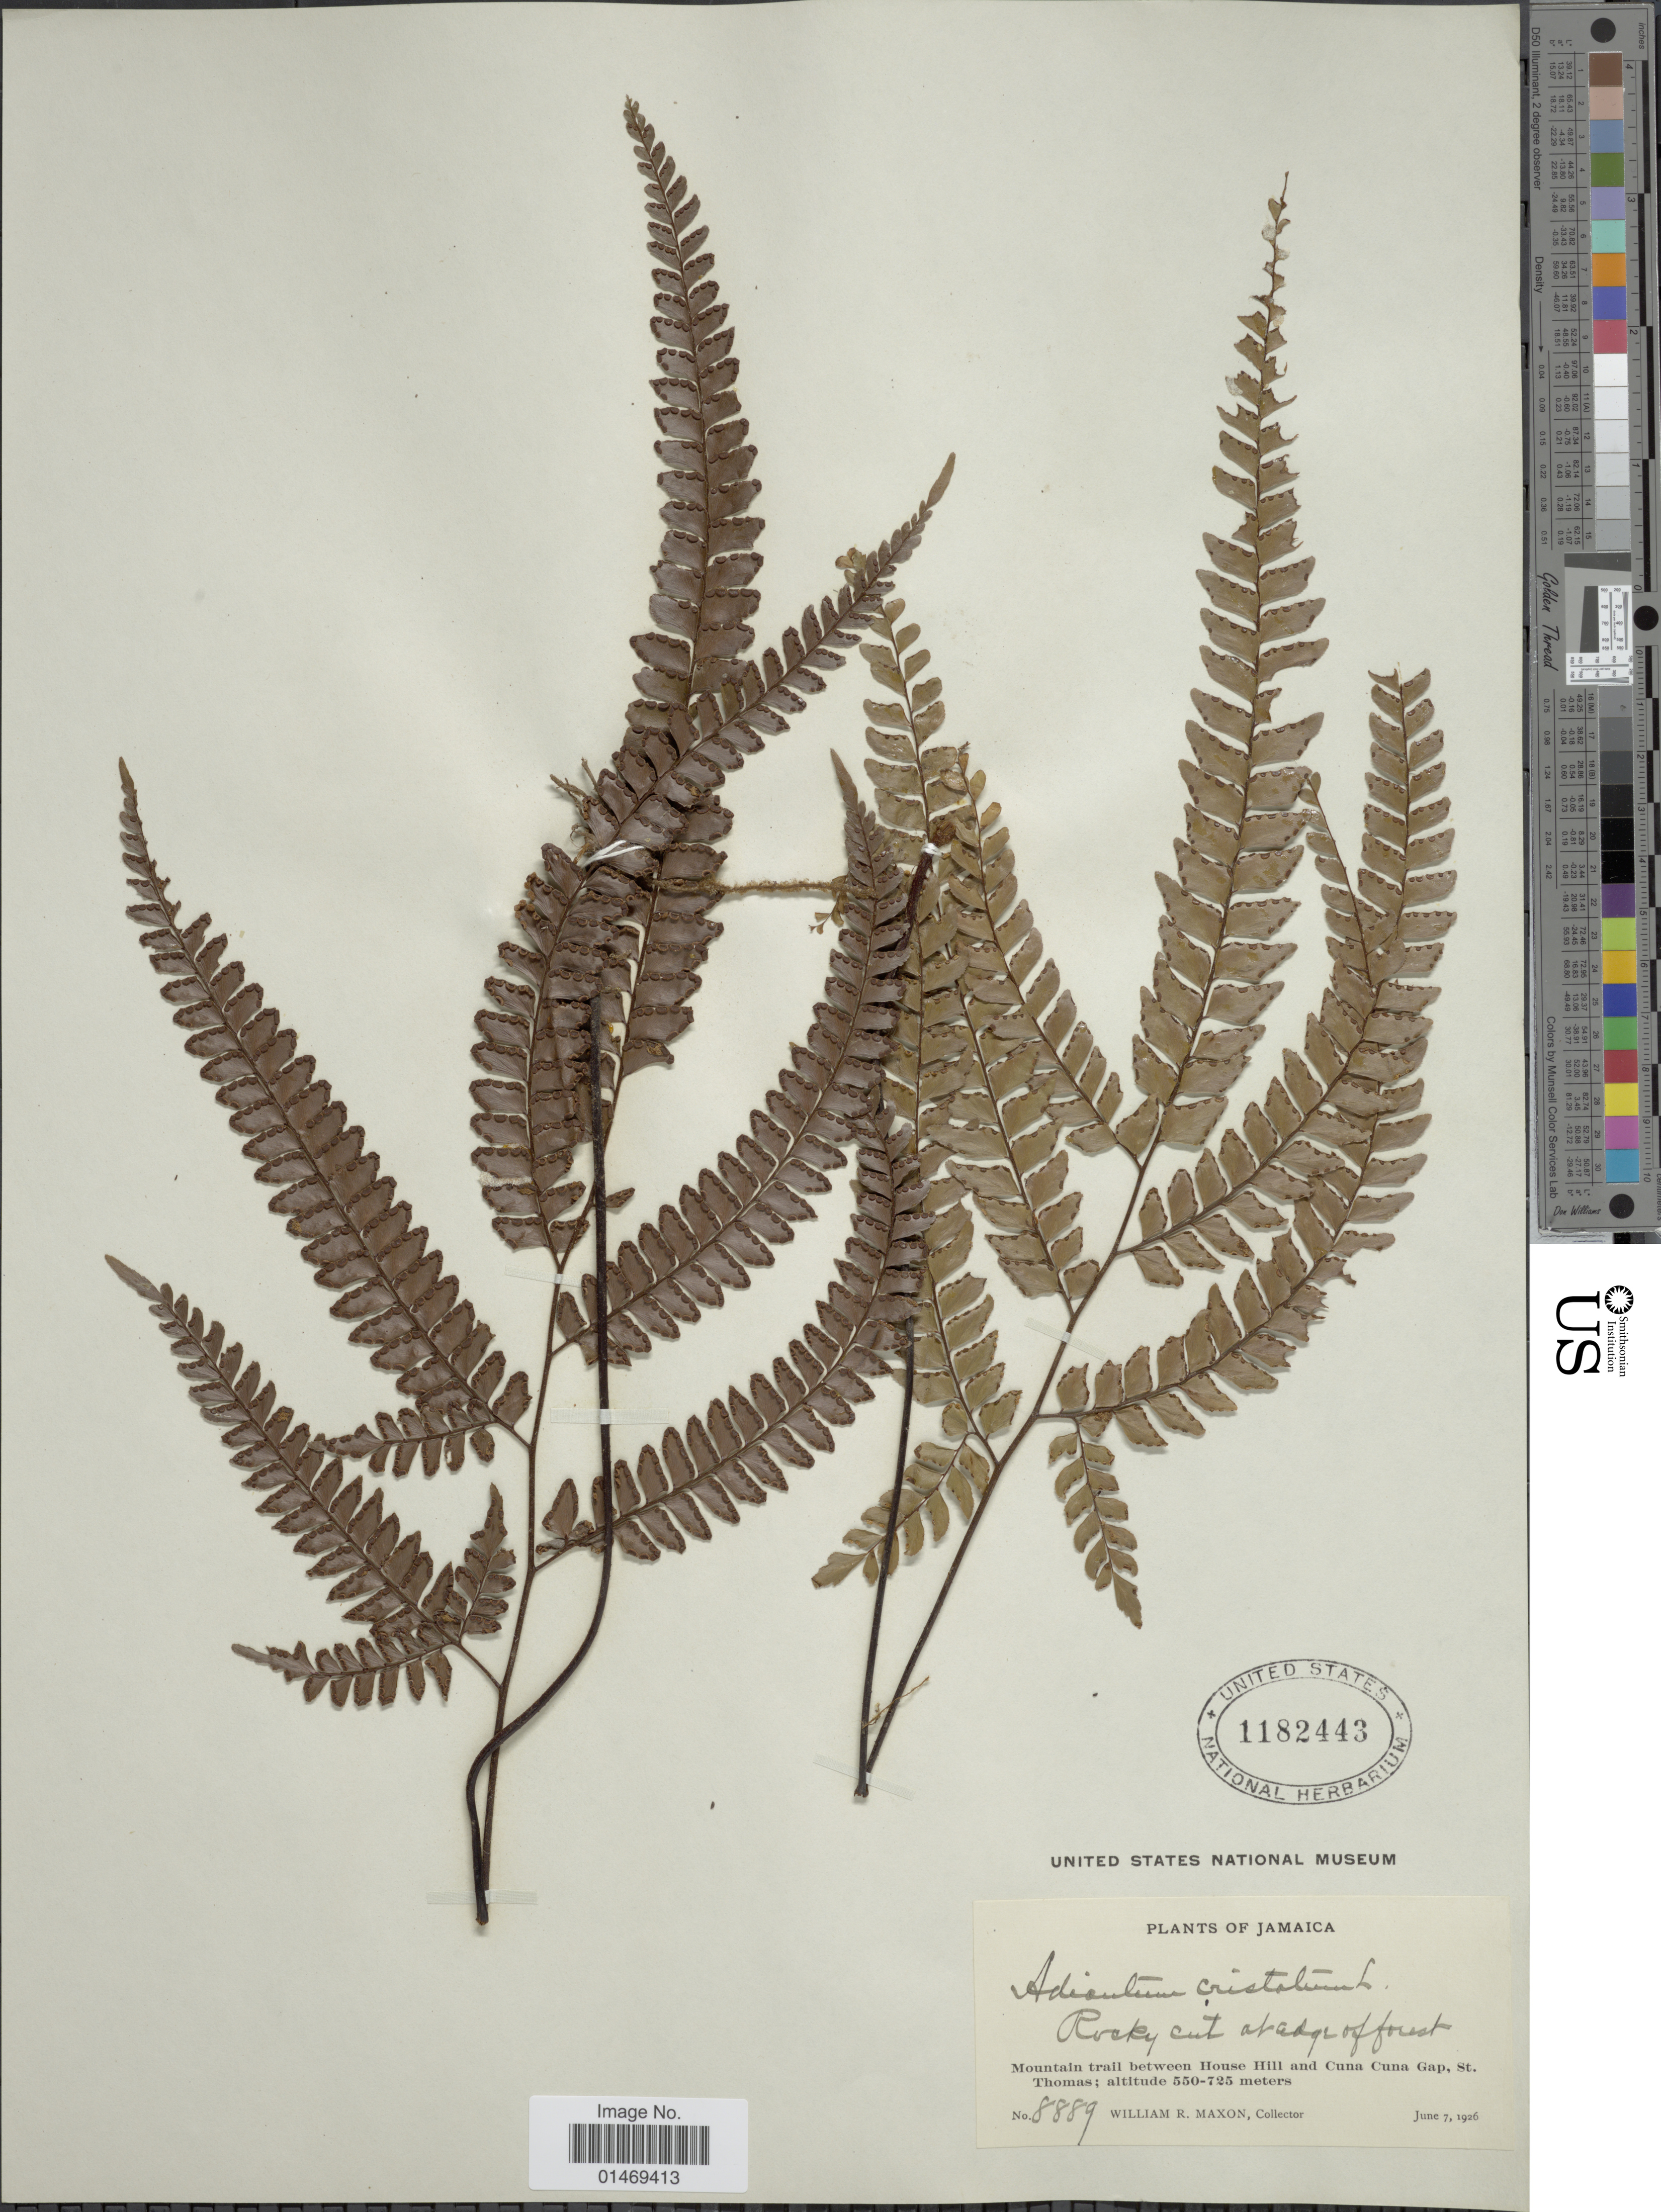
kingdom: Plantae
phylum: Tracheophyta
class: Polypodiopsida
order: Polypodiales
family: Pteridaceae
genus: Adiantum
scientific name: Adiantum pyramidale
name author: (L.) Willd.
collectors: W. R. Maxon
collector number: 8889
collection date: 1926-06-07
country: Jamaica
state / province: Saint Thomas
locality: Mountain trail between House Hill and Cuna Cuna Gap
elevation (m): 550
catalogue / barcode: US 1182443